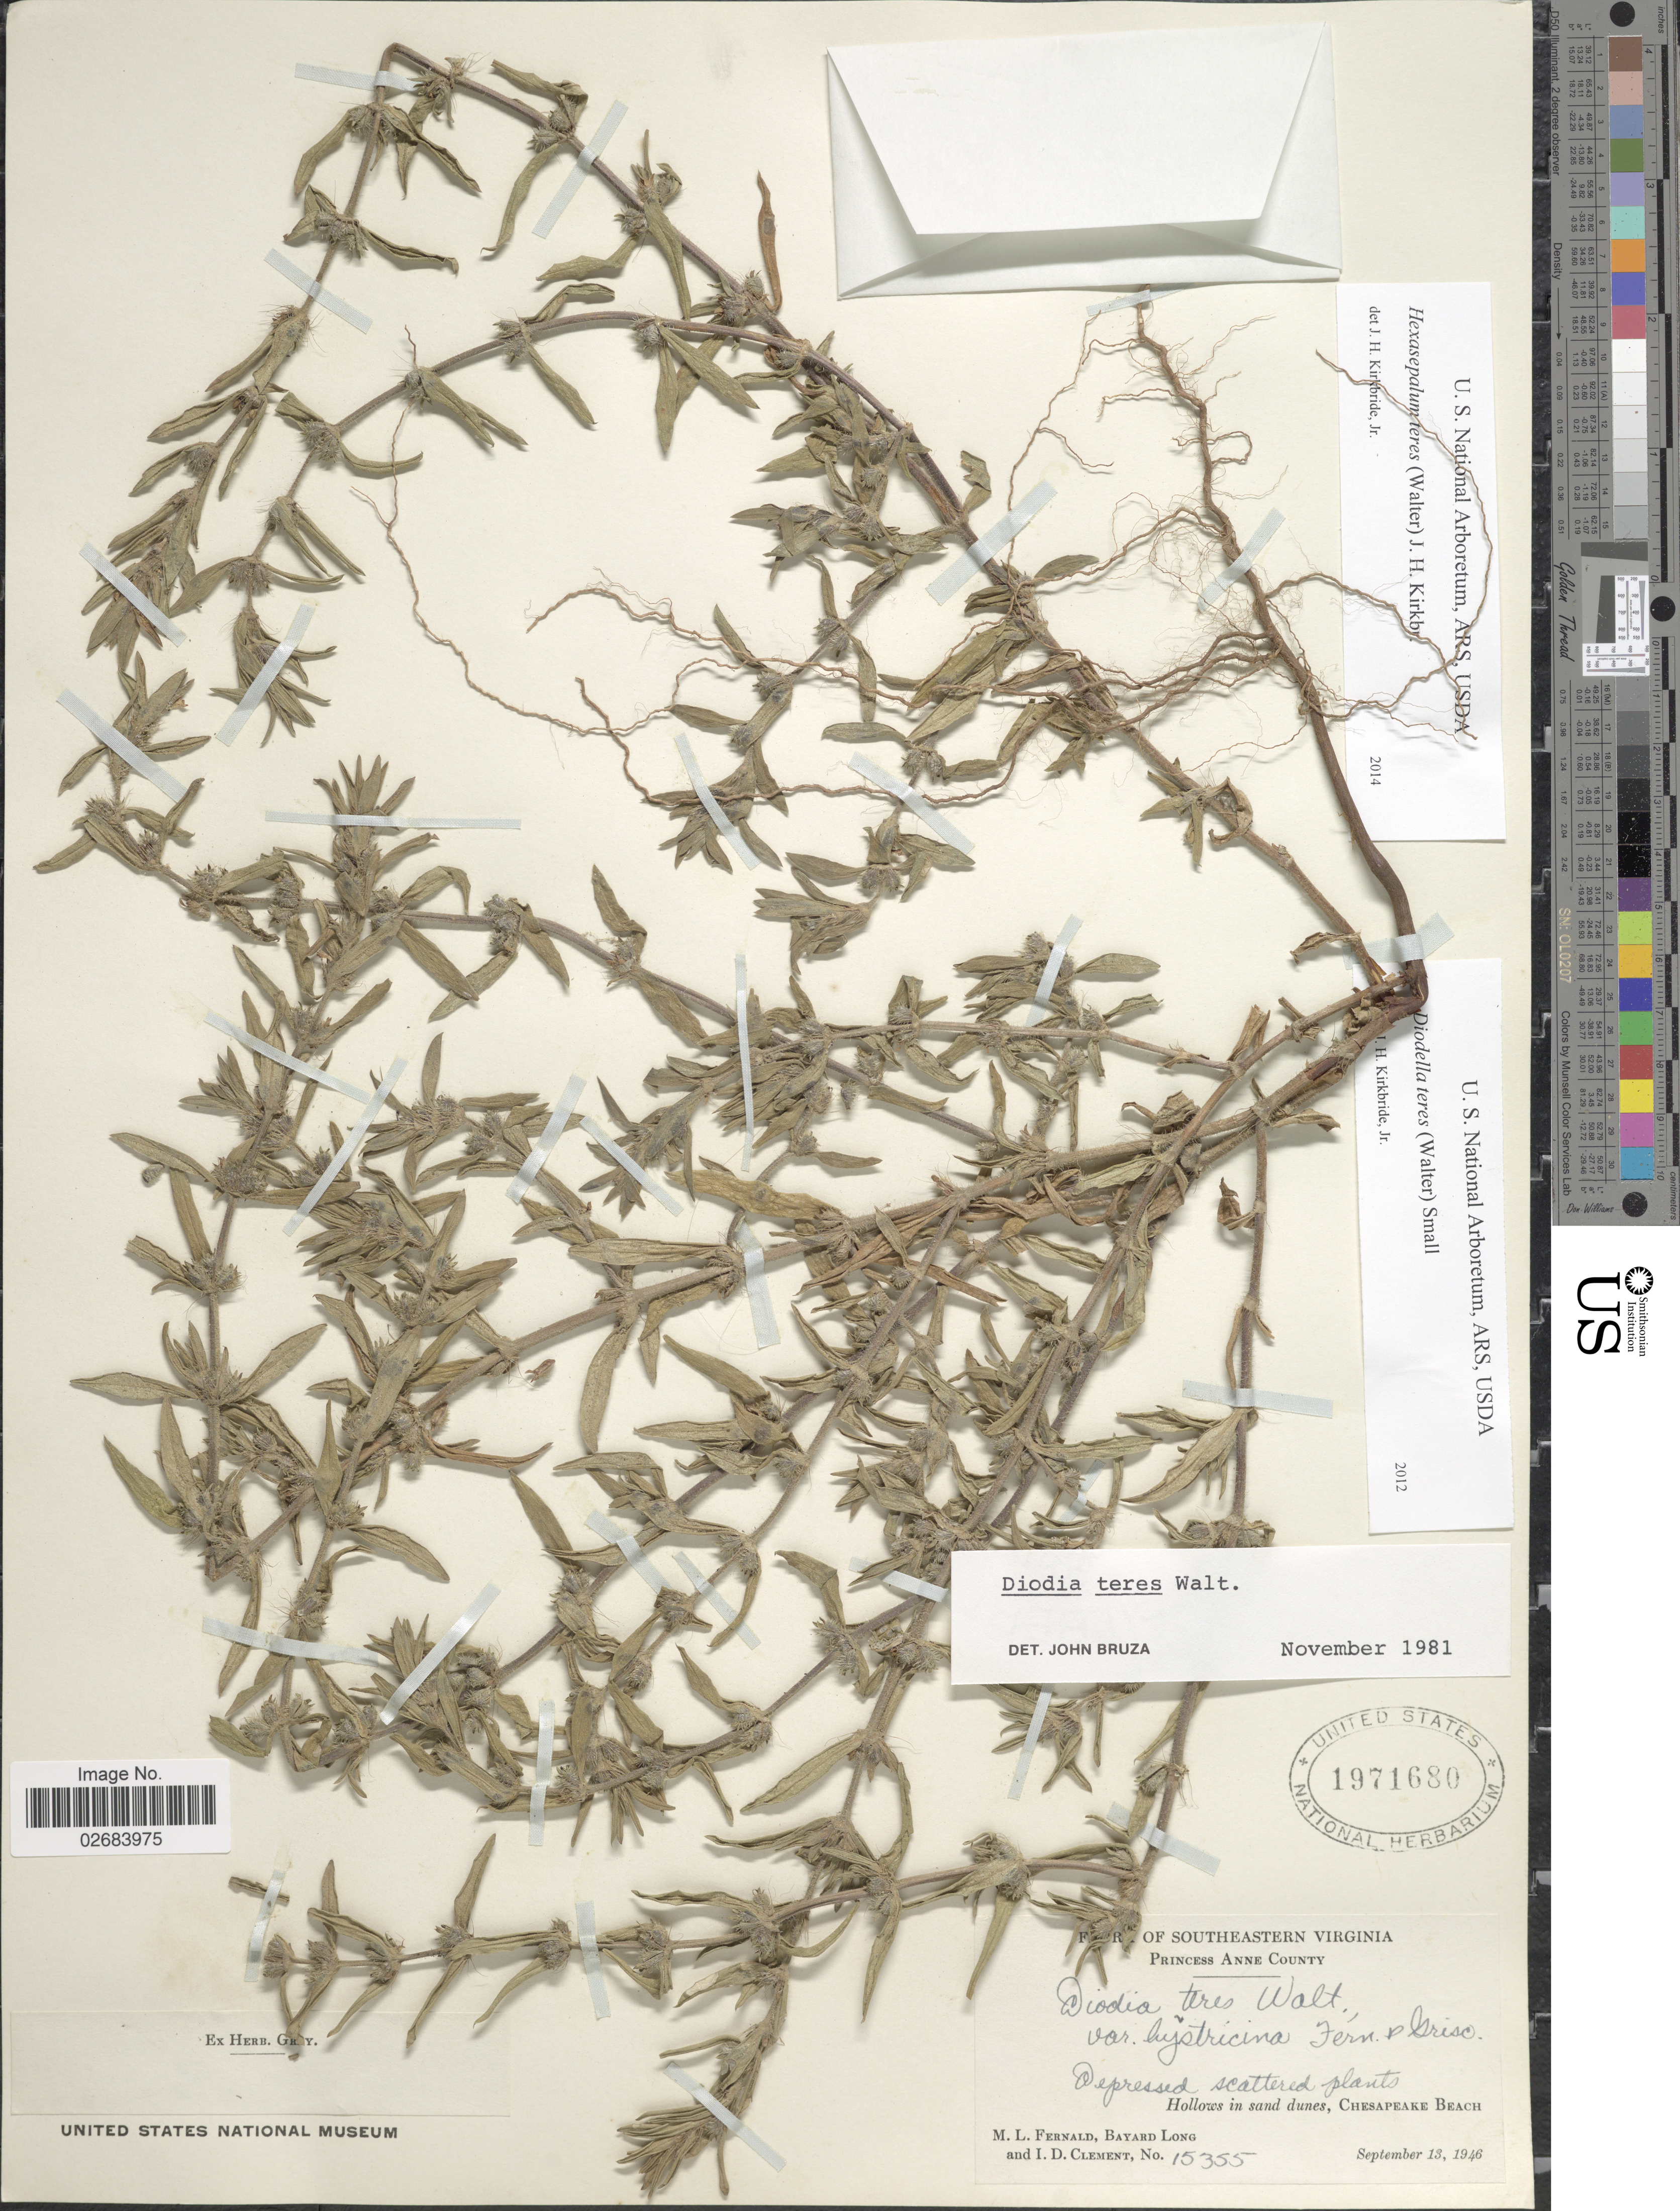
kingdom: Plantae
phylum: Tracheophyta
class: Magnoliopsida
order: Gentianales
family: Rubiaceae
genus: Diodia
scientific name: Diodia teres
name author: Walter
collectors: M. L. Fernald, B. Long & I. Clement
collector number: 15355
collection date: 1946-09-13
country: United States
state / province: Virginia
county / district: City of Virginia Beach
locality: Southeastern Virginia, Princess Anne County, Hollows in sand dunes, Chesapeake Beach.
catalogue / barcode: US 1971680